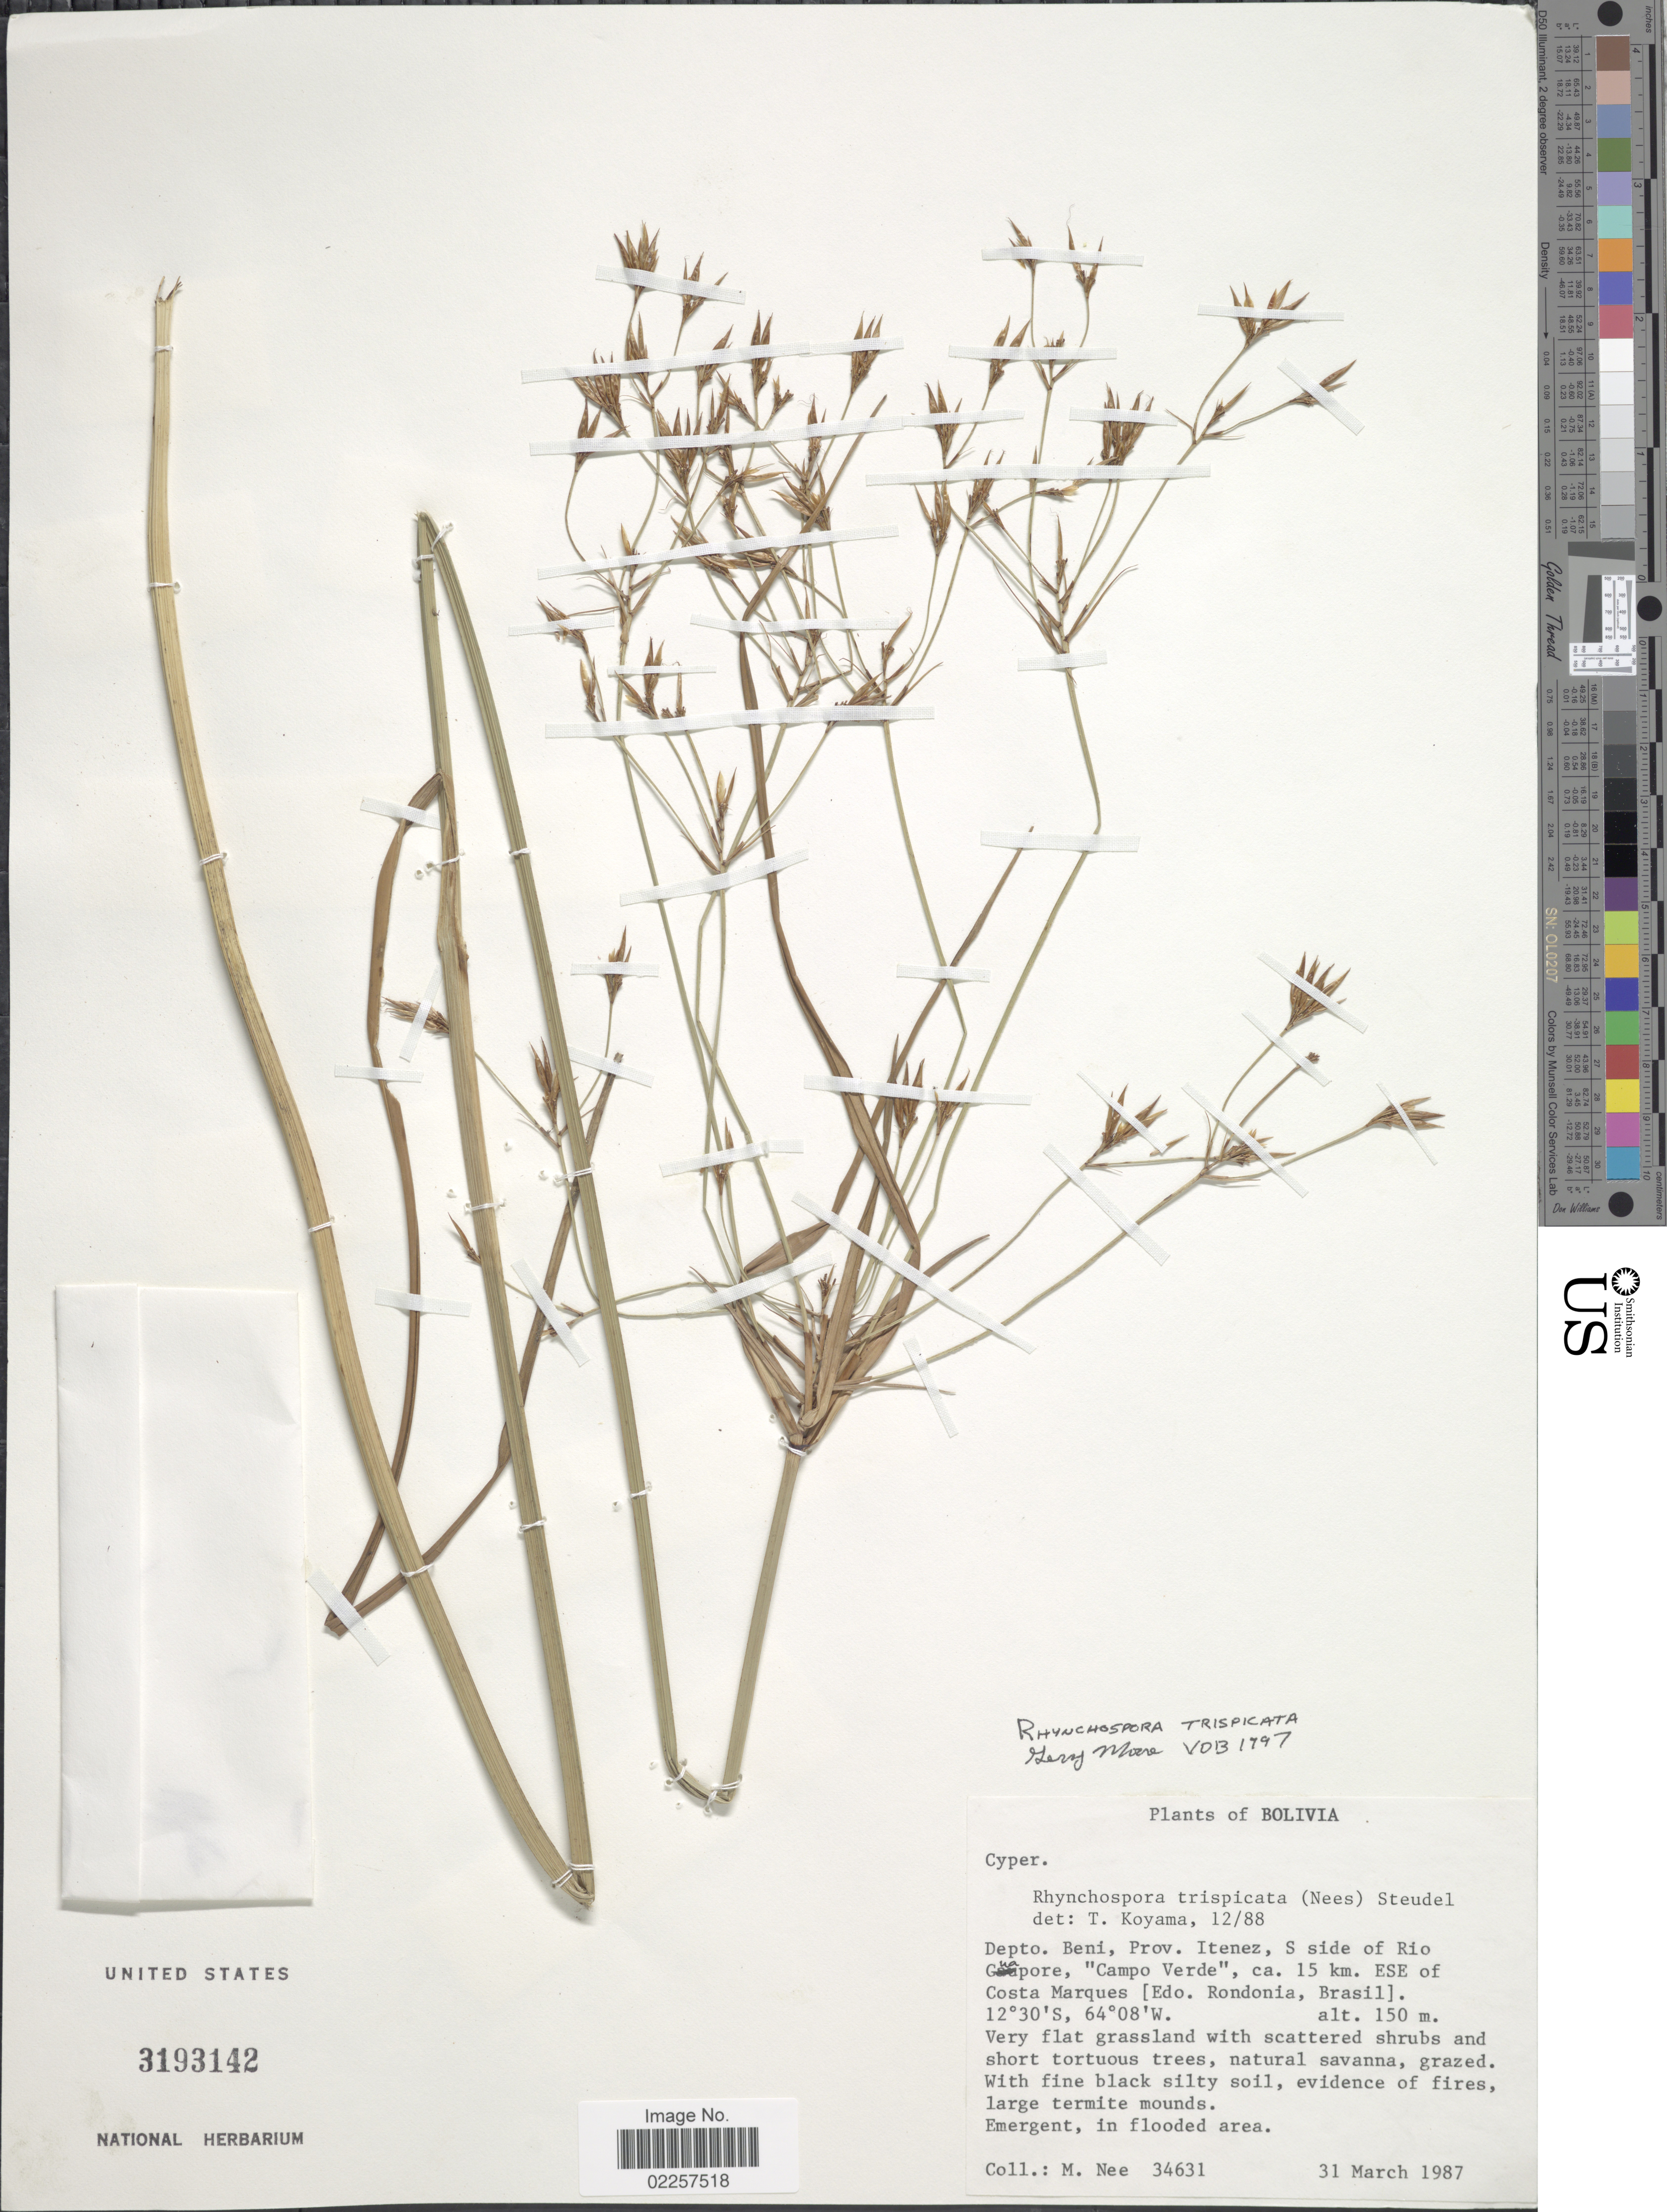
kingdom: Plantae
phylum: Tracheophyta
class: Liliopsida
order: Poales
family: Cyperaceae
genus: Rhynchospora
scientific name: Rhynchospora trispicata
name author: (Nees) Schrad. ex Steud.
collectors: M. Nee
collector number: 34631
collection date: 1987-03-31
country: Bolivia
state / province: Beni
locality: Prov. Itenez, S side of Rio Guapore, "Campo Verde"ca. 15 km. ESE of Costa Marques (Edo. Rondonia, Brasil)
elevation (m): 150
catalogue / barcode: US 3193142